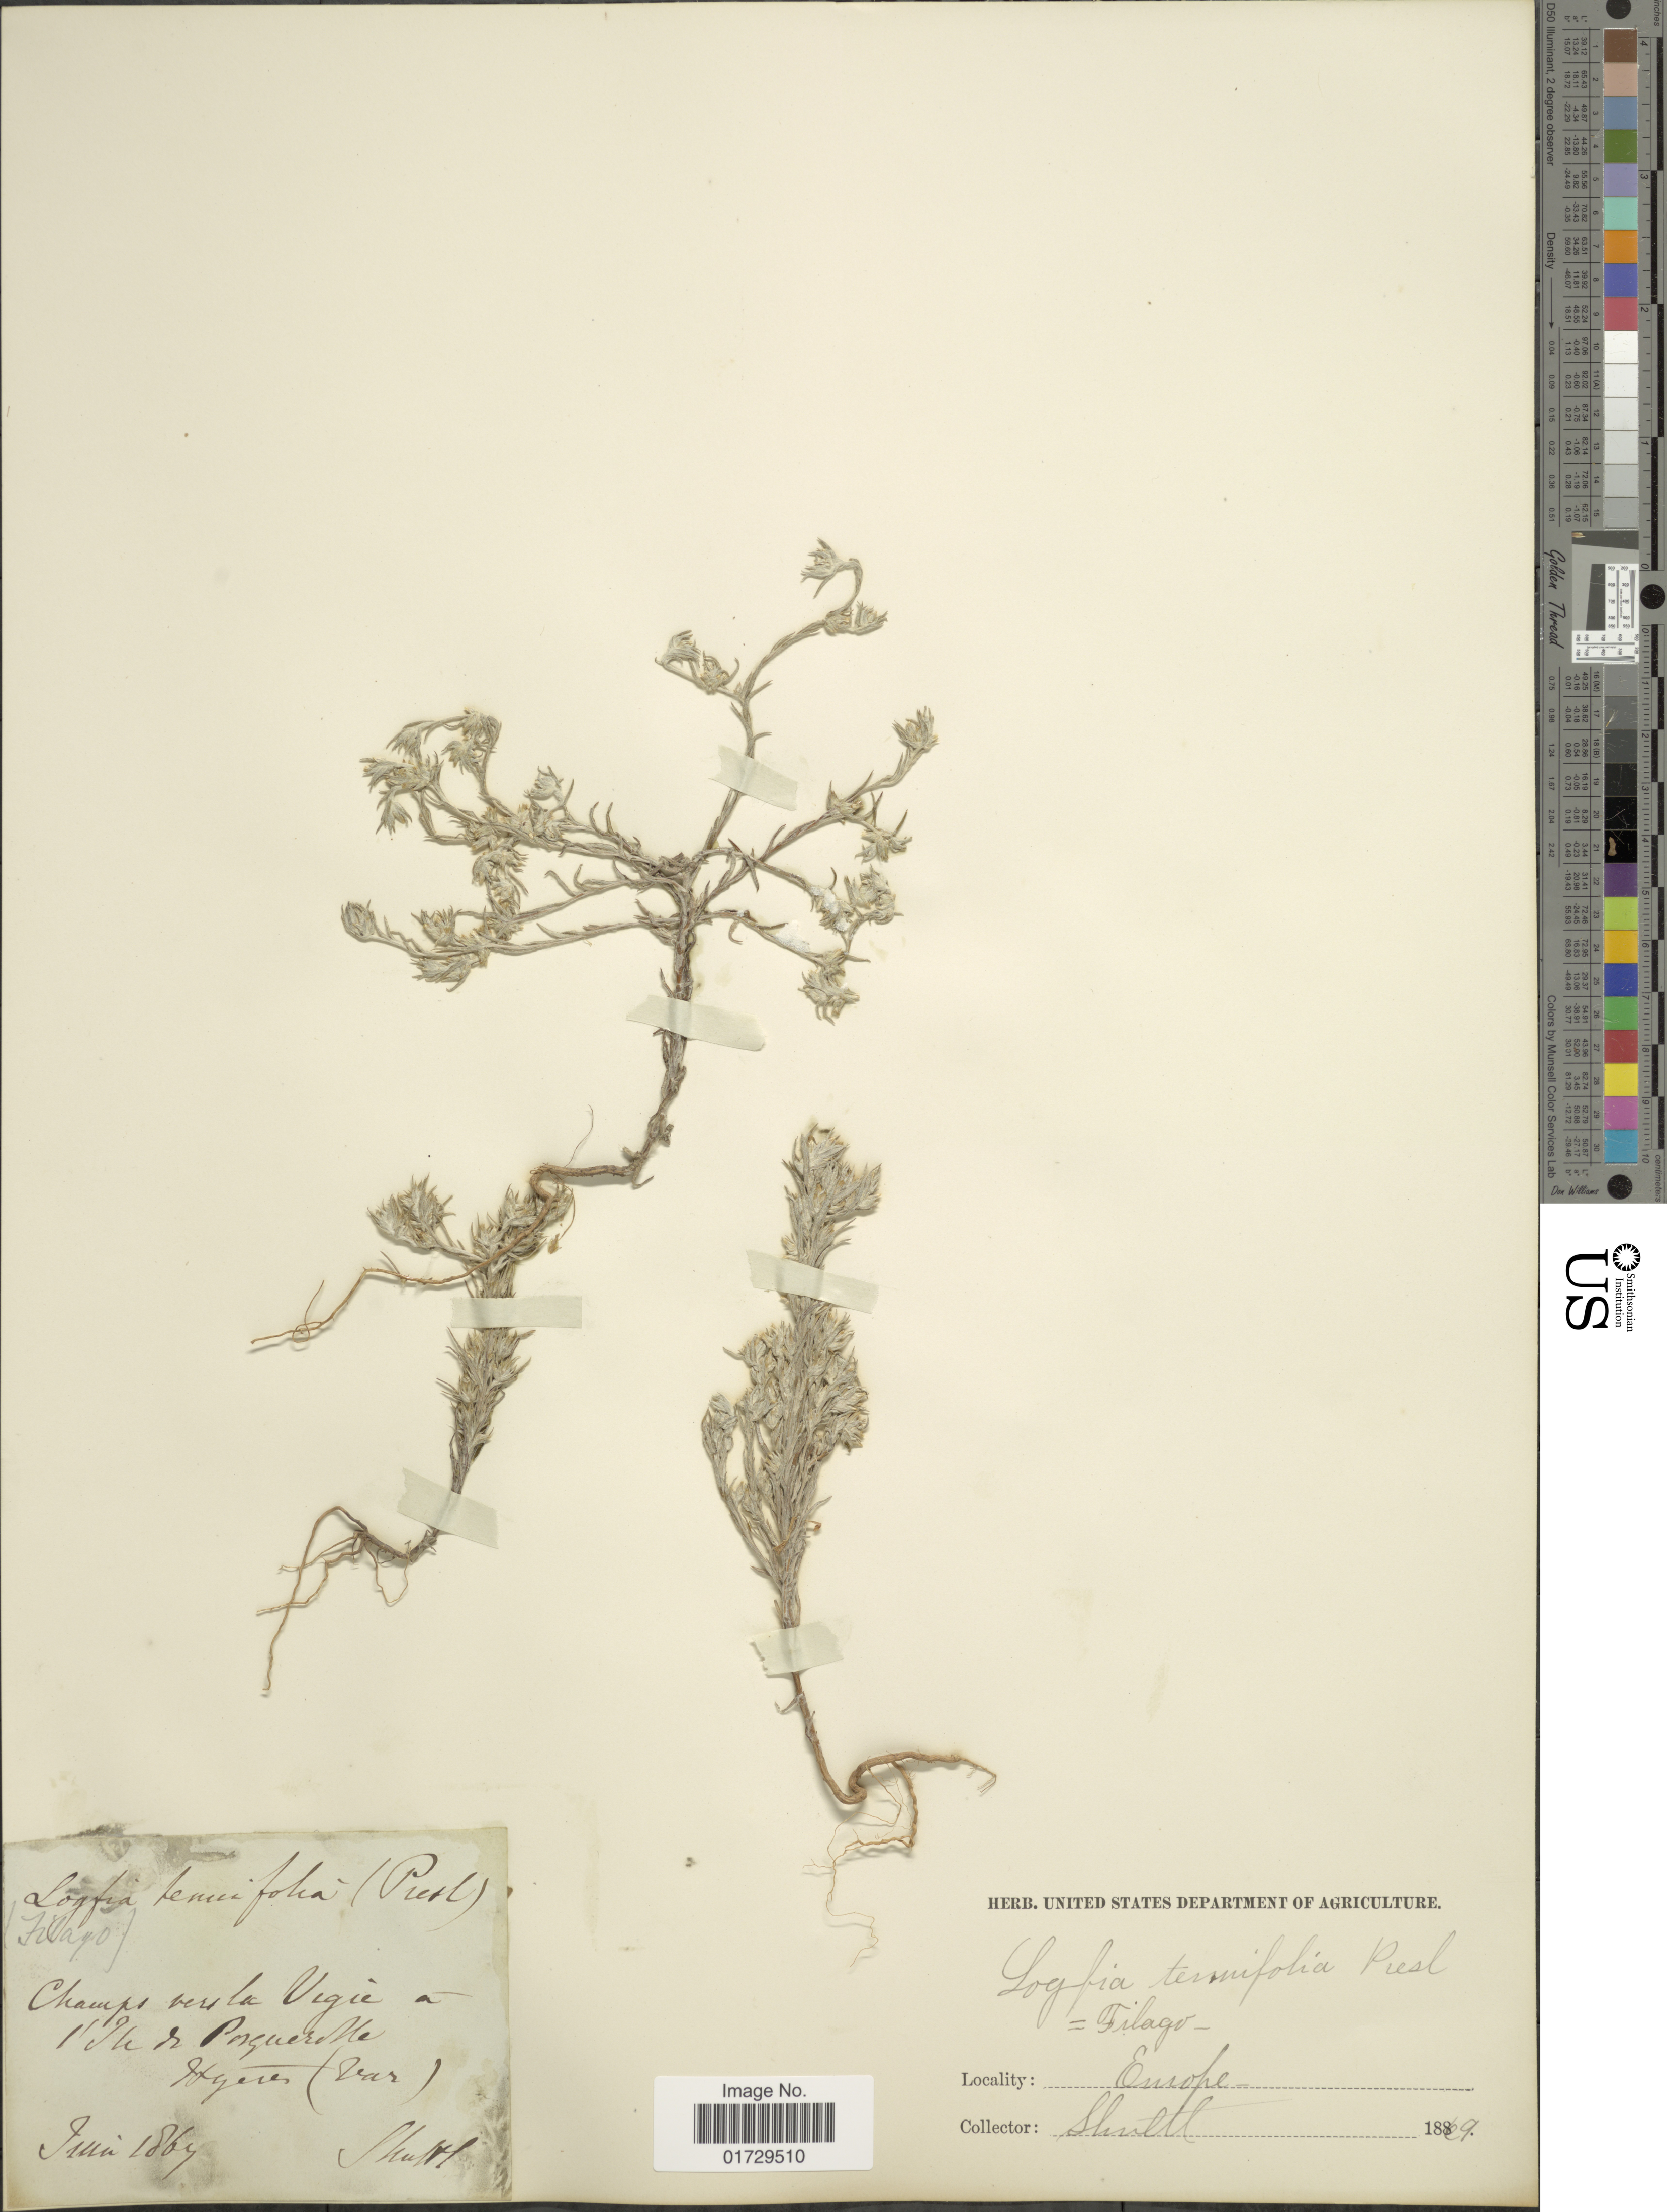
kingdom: Plantae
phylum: Tracheophyta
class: Magnoliopsida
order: Asterales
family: Asteraceae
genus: Filago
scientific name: Filago tenuifolia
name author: C. Presl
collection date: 1869-06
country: France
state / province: Provence-Alpes-Côte d'Azur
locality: Europe, Champs verd la Vegie a I'ih or Porquerome